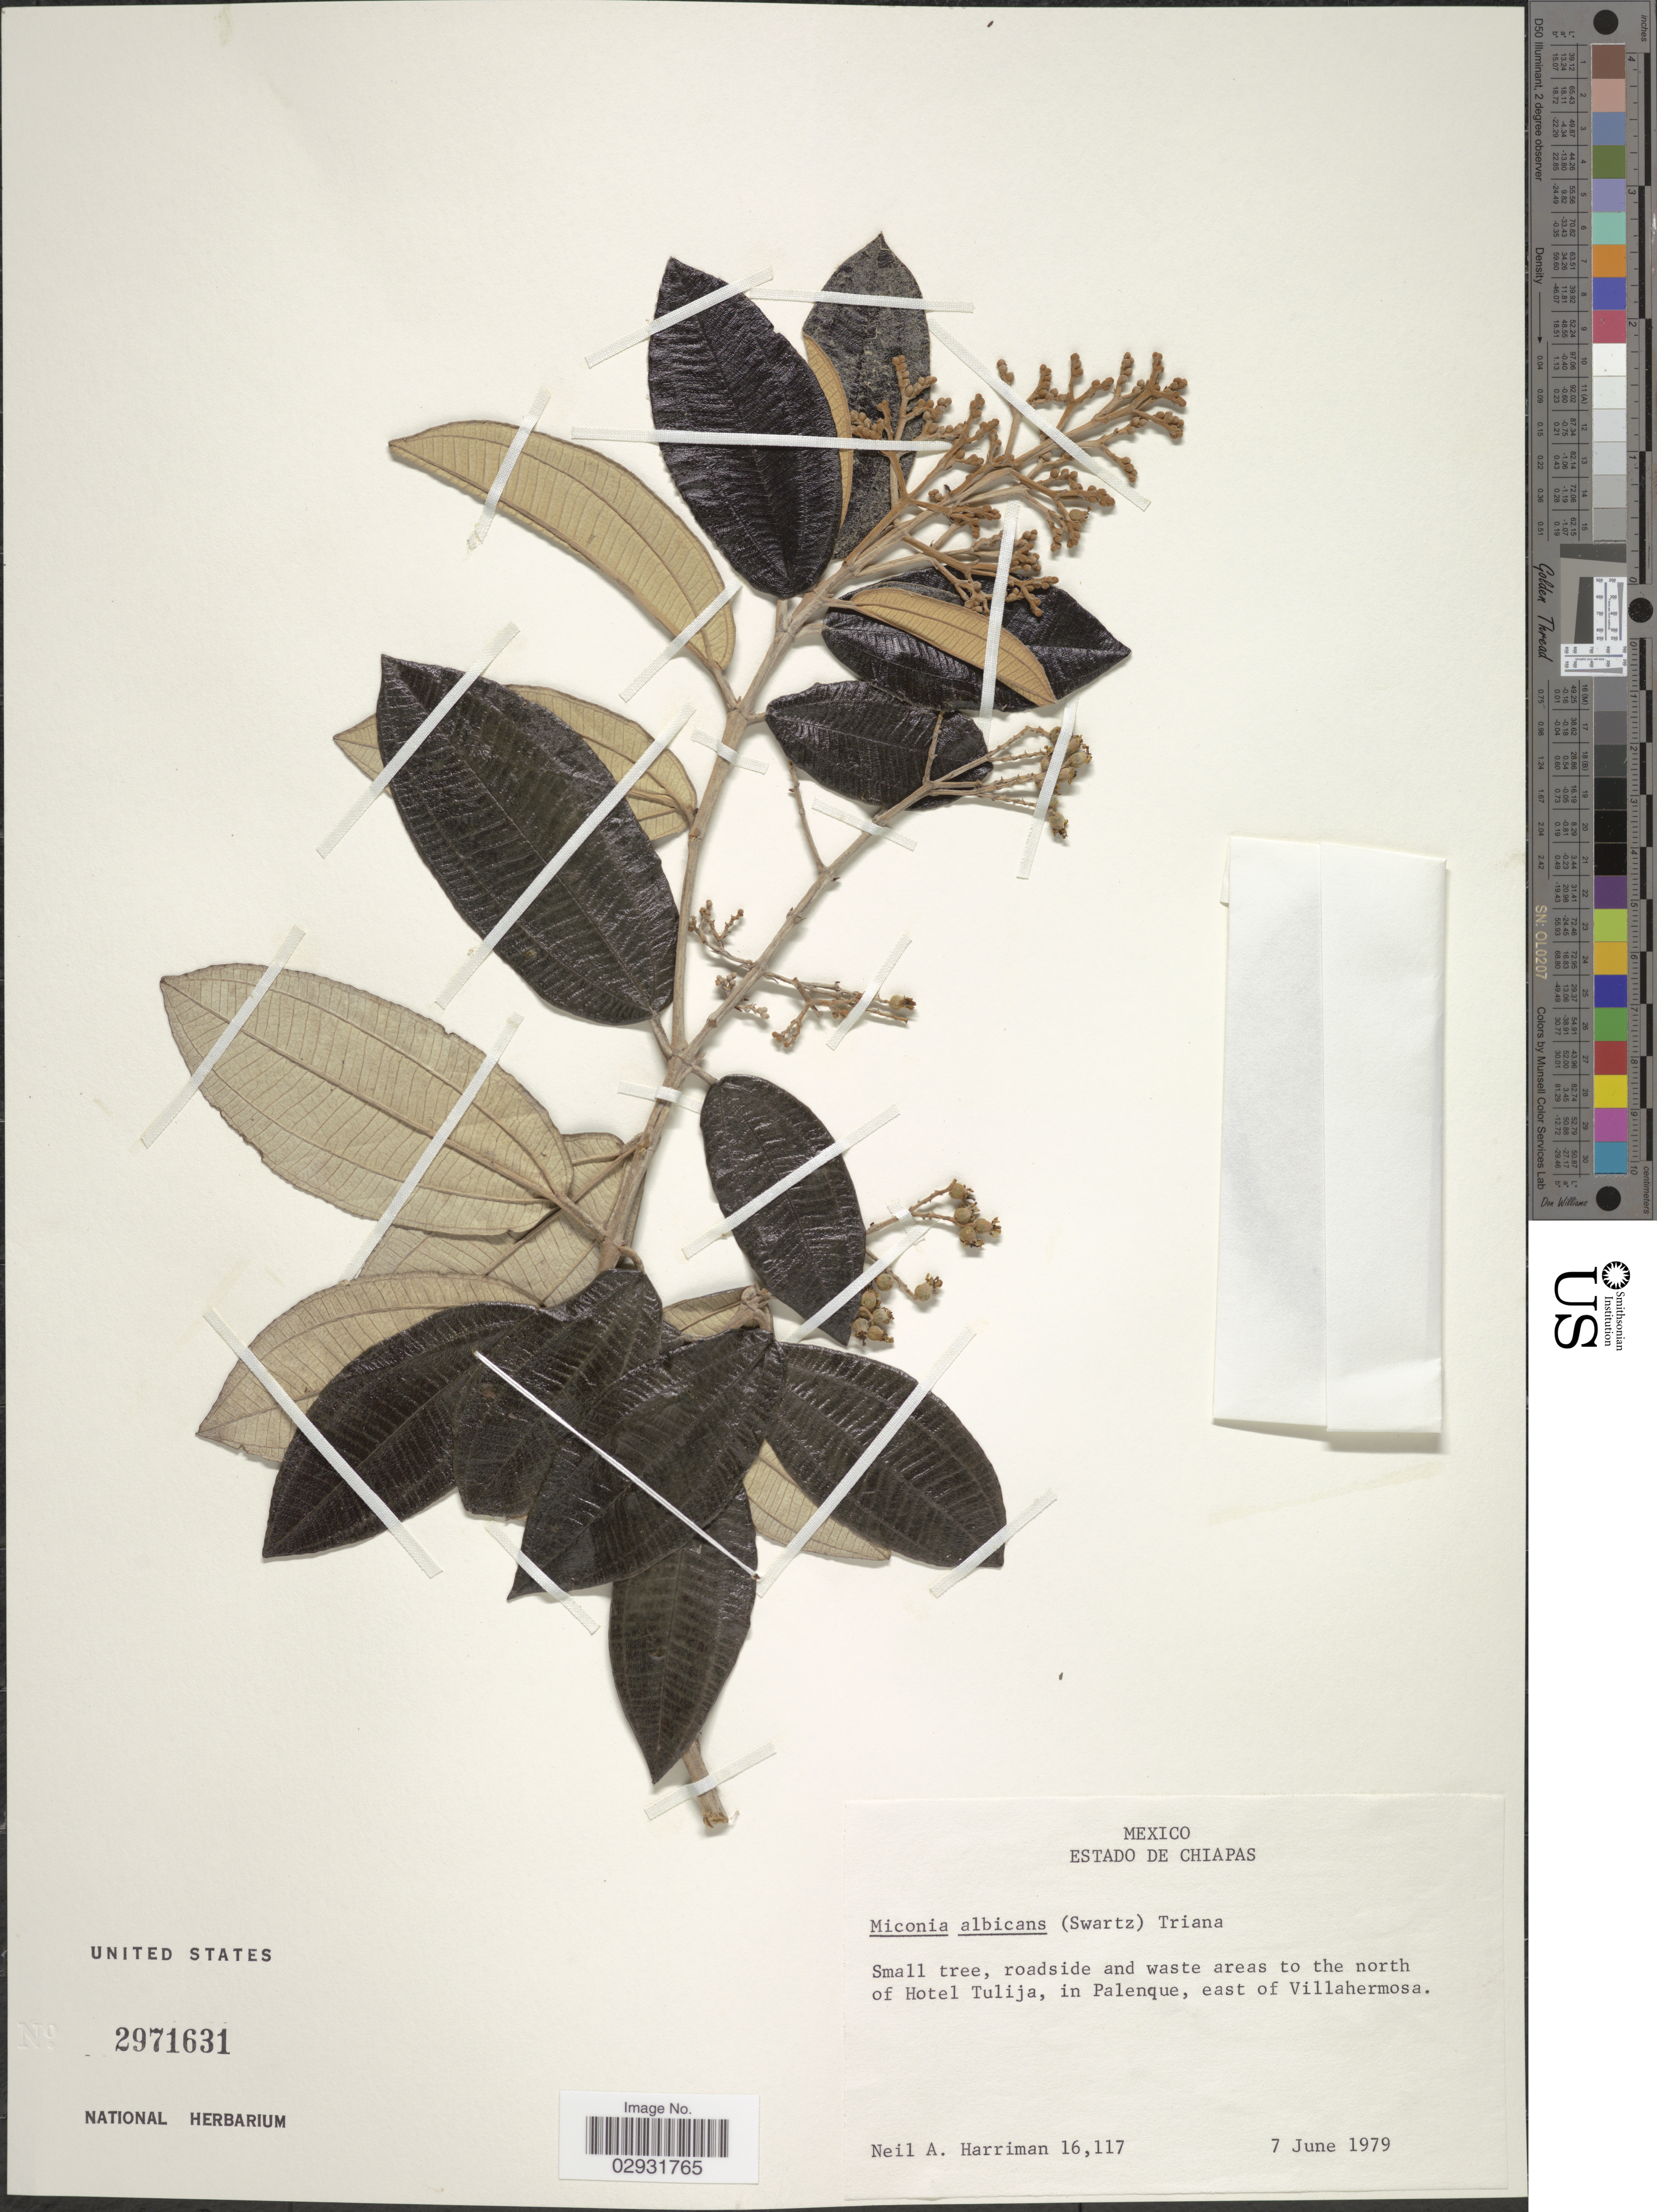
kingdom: Plantae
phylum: Tracheophyta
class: Magnoliopsida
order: Myrtales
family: Melastomataceae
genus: Miconia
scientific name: Miconia albicans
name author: (Sw.) Steud.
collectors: N. A. Harriman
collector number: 16117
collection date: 1979-06-07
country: Mexico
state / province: Chiapas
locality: Estado de Chiapas. Small tree, roadside and waste areas to the north of Hotel Tulija, in Palenque, east of Villahermosa.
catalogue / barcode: US 2971631